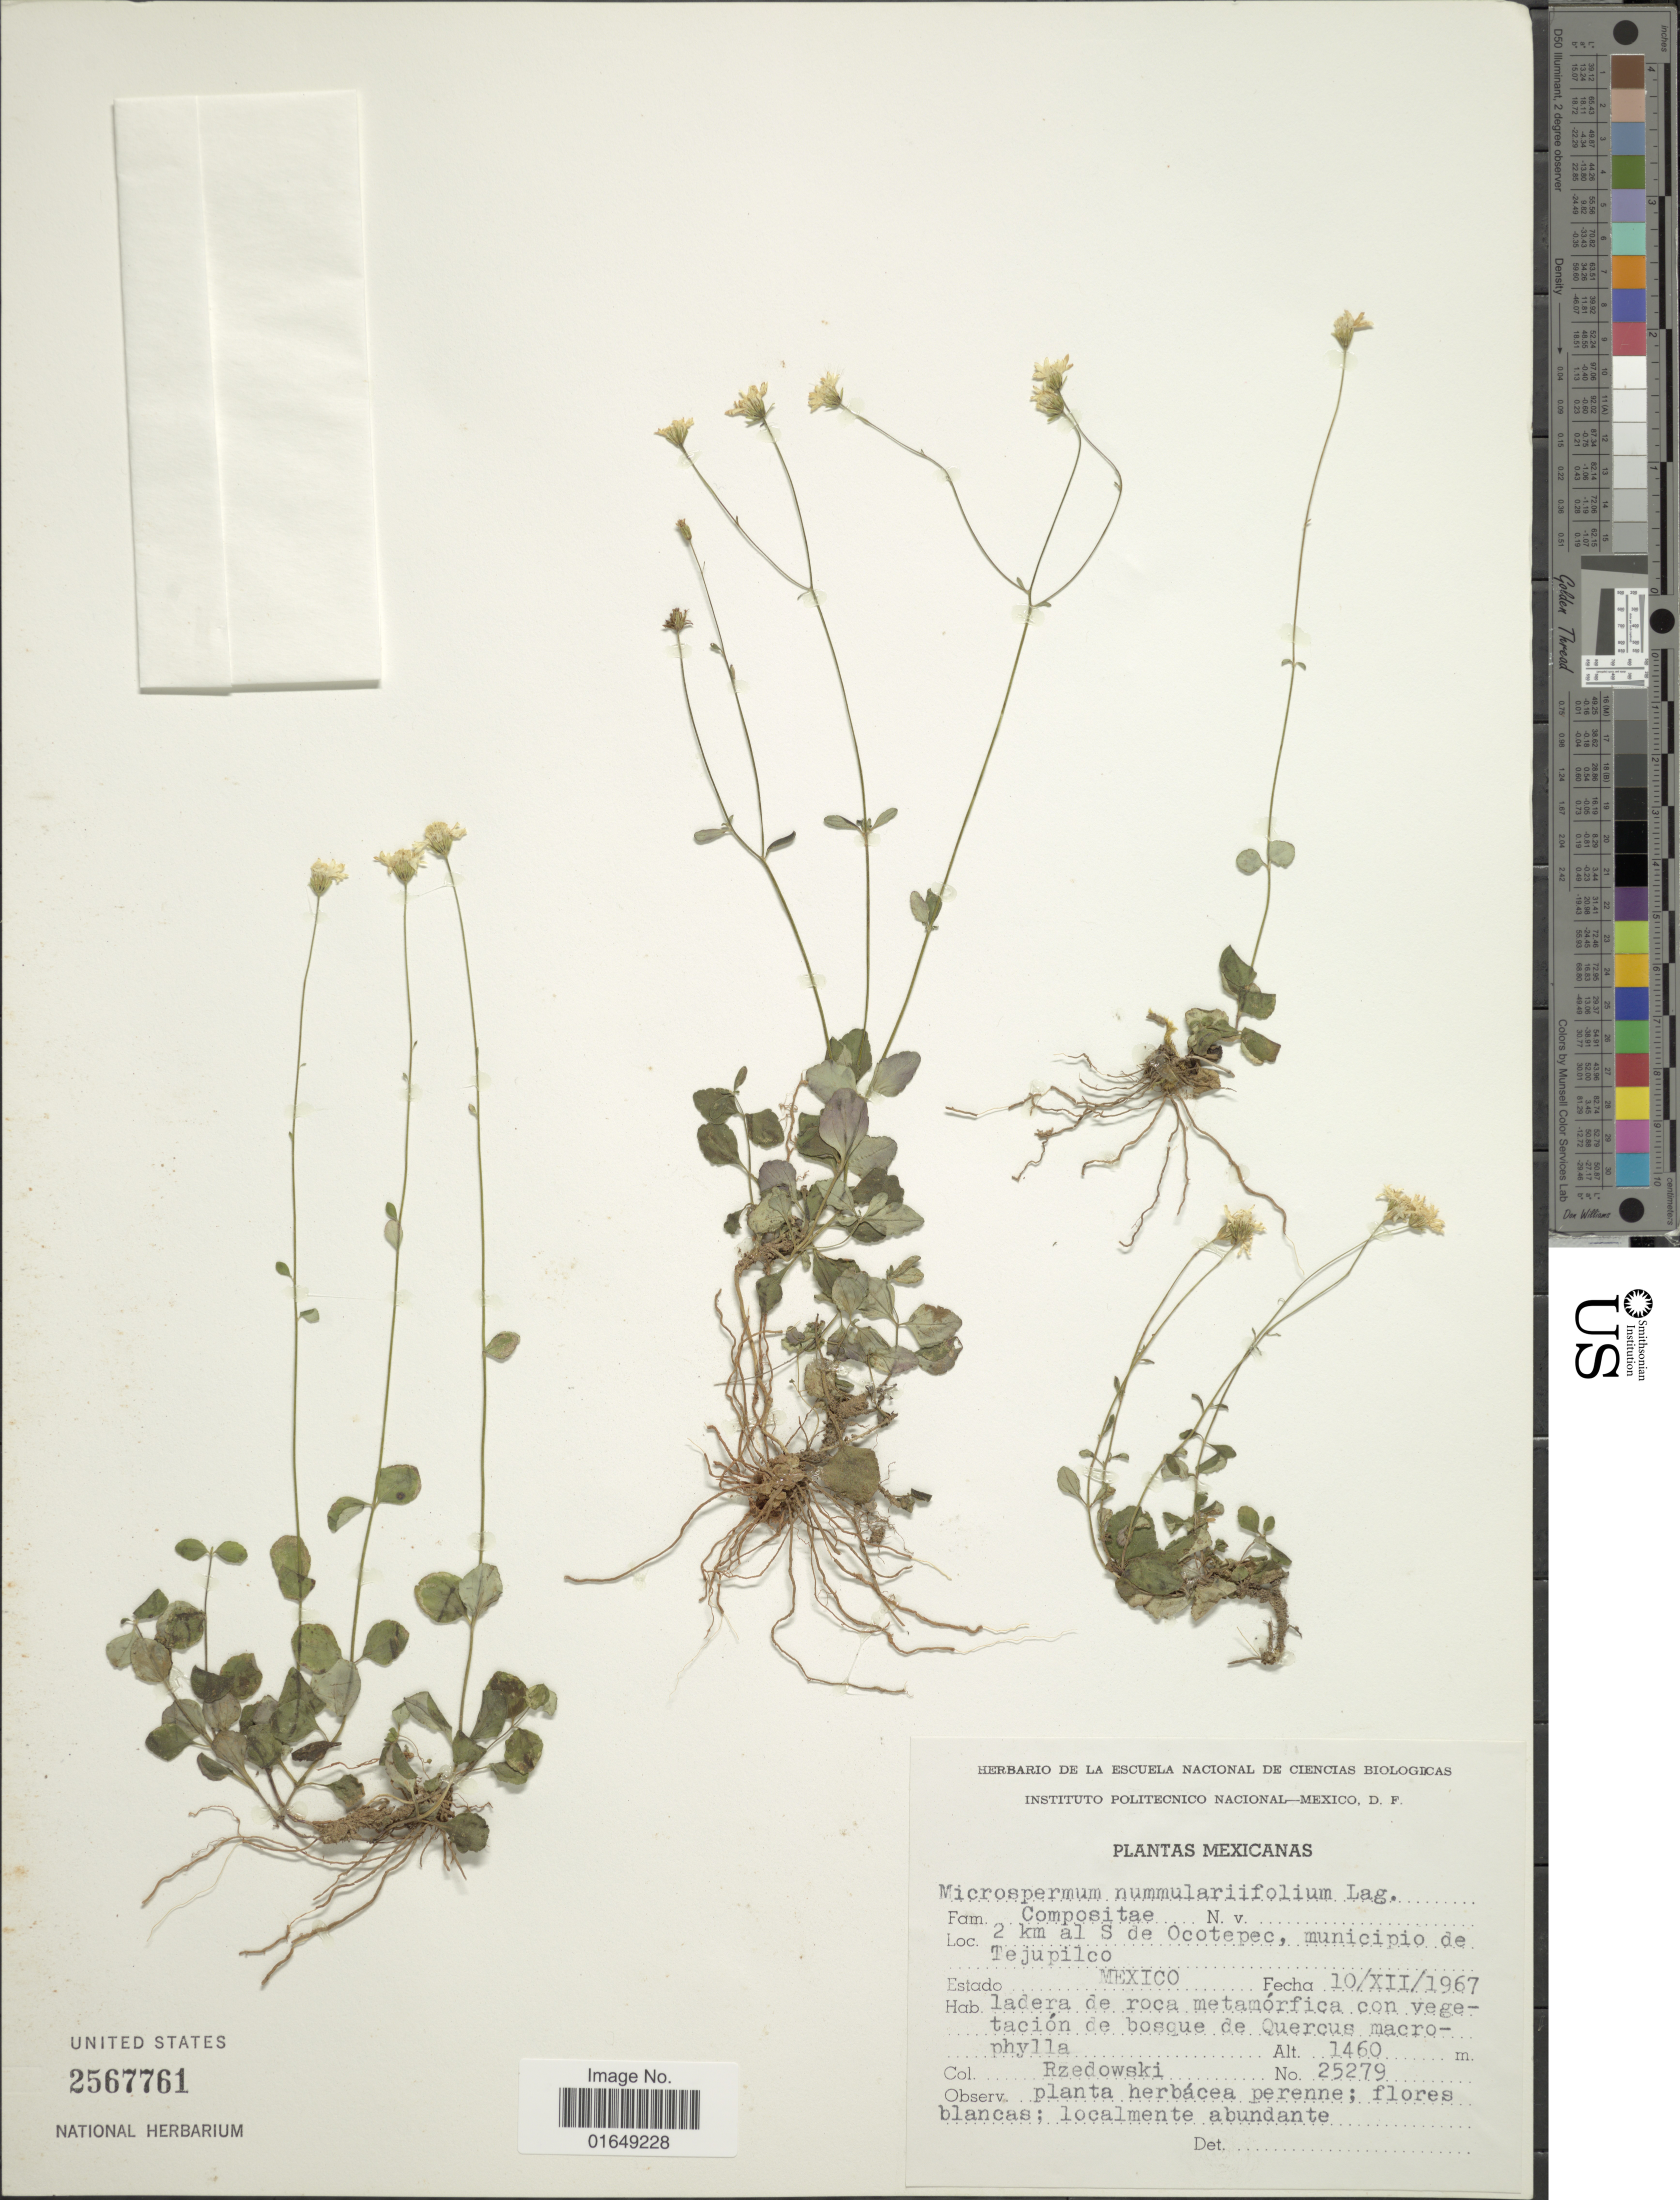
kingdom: Plantae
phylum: Tracheophyta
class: Magnoliopsida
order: Asterales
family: Asteraceae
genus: Microspermum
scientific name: Microspermum numulariaefolium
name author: Lag.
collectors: Rzedowski, --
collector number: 25279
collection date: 1967-12-10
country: Mexico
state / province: México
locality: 2 km al S de Ocotepec, municipio de Tejupilco.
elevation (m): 1460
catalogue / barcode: US 2567761